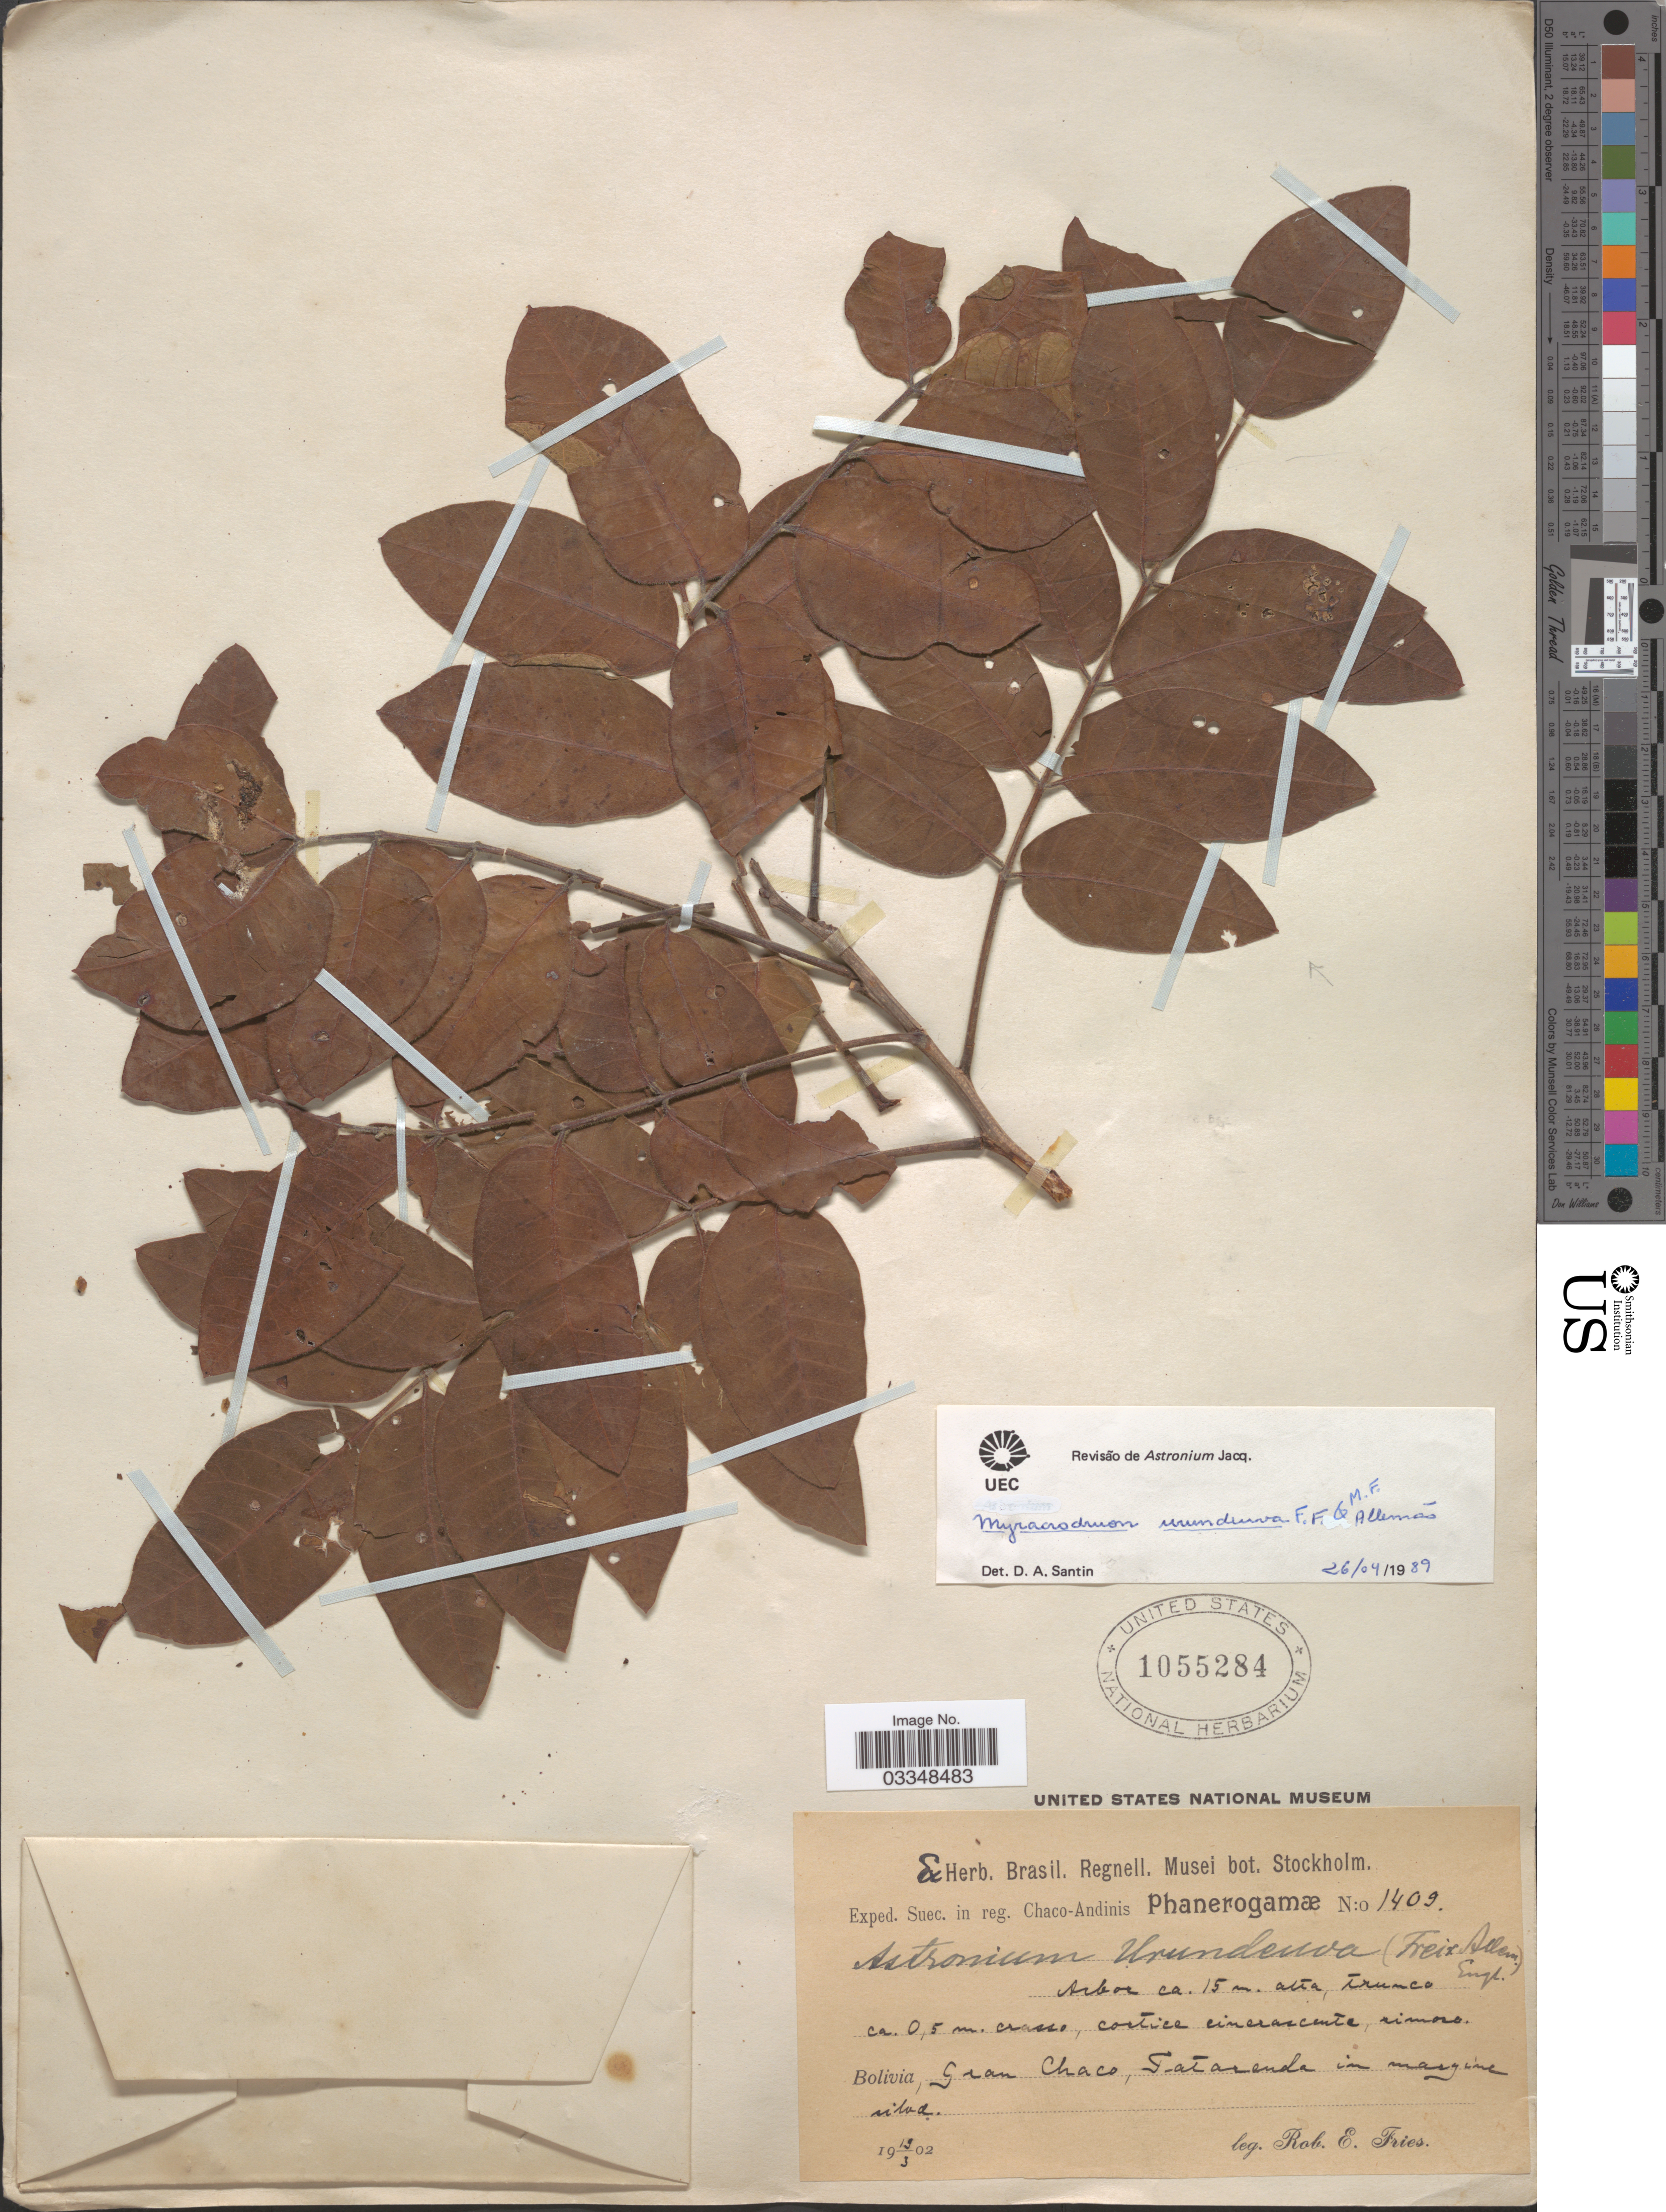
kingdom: Plantae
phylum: Tracheophyta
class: Magnoliopsida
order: Sapindales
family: Anacardiaceae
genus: Myracrodruon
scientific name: Myracrodruon urundeuva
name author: Allemão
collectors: R. E. Fries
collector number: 1409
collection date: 1902-03-19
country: Bolivia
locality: Gran Chaco, Tatarenda.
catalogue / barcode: US 1055284